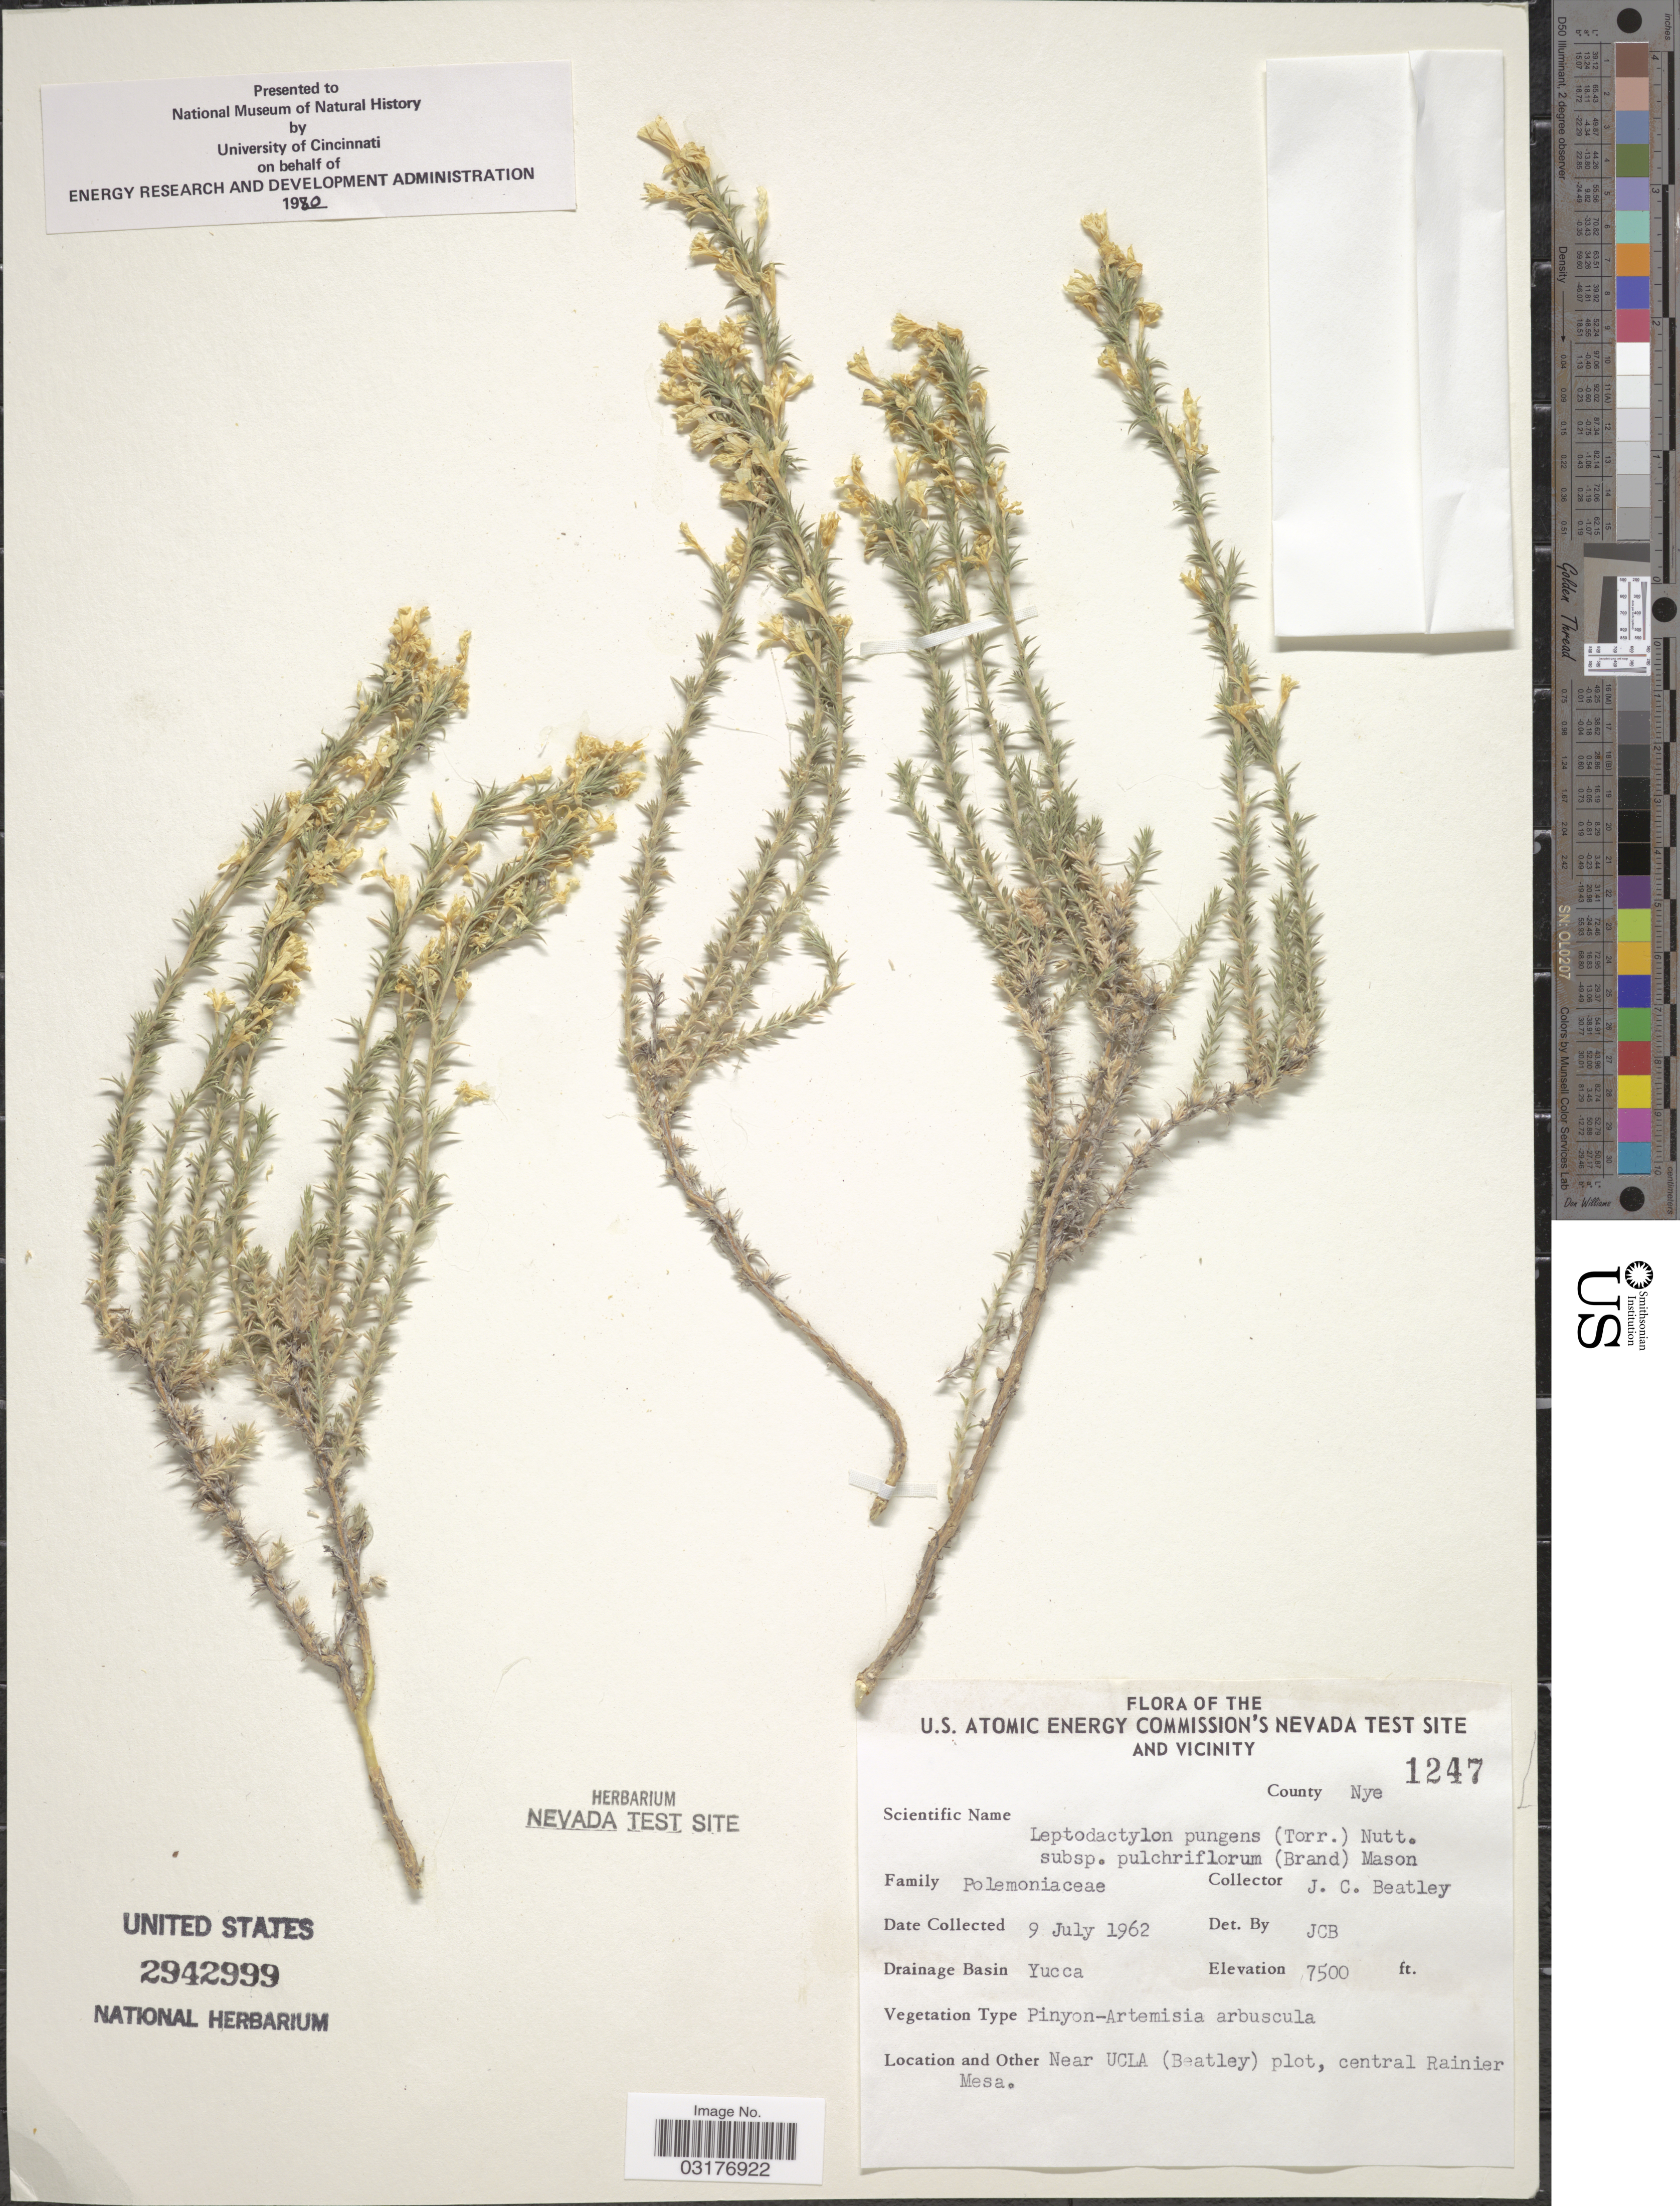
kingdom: Plantae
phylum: Tracheophyta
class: Magnoliopsida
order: Ericales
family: Polemoniaceae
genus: Linanthus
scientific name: Linanthus pungens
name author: (Torr.) J.M. Porter & L.A. Johnson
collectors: J. C. Beatley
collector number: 1247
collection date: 1962-07-09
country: United States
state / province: Nevada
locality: The U.S. Atomic Energy Commission's Nevada Test Site and Vicinity. County Nye. Drainage Basin Yucca. Near UCLA (Beatley) plot, central Ranier Mesa.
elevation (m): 2286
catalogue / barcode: US 2942999